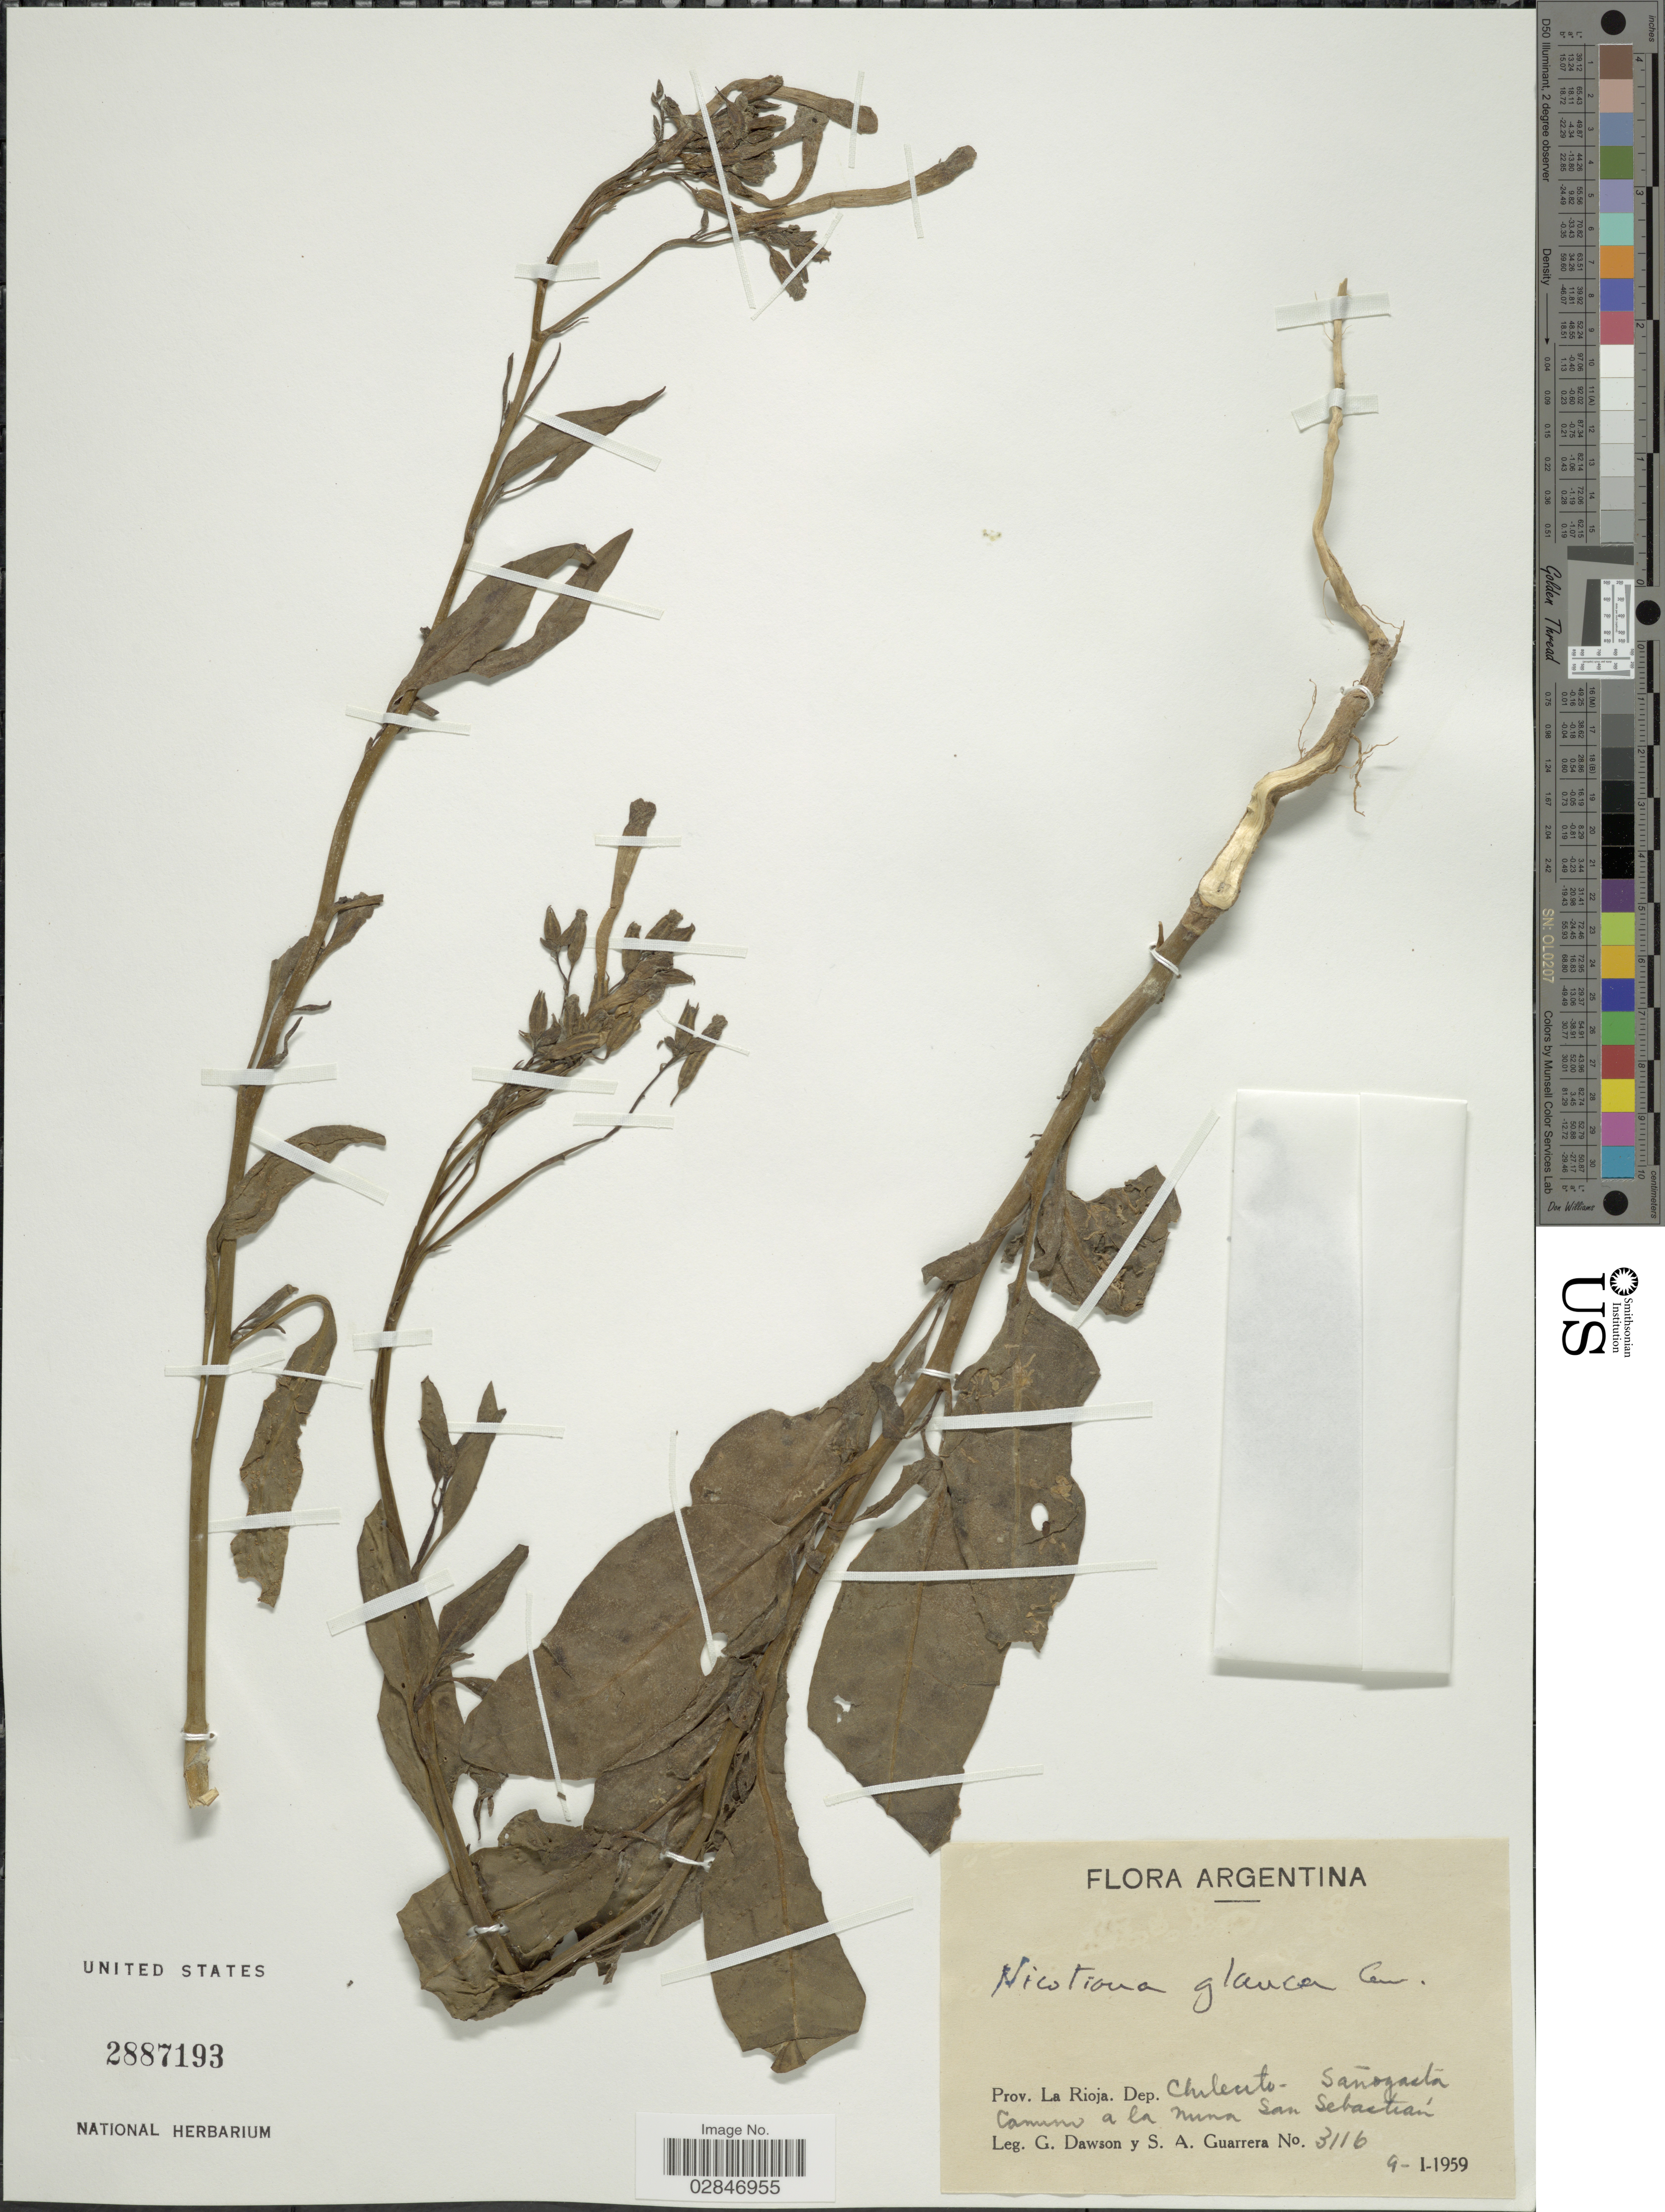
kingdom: Plantae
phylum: Tracheophyta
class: Magnoliopsida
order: Solanales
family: Solanaceae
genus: Nicotiana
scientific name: Nicotiana glauca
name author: Graham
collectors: G. Dawson & S. Guarrera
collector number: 3116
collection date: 1959-01-09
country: Argentina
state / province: La Rioja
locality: Prov. La Rioja, Dep. Chilento-Sañogacta comm a la nuna San Sebastian.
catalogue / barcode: US 2887193